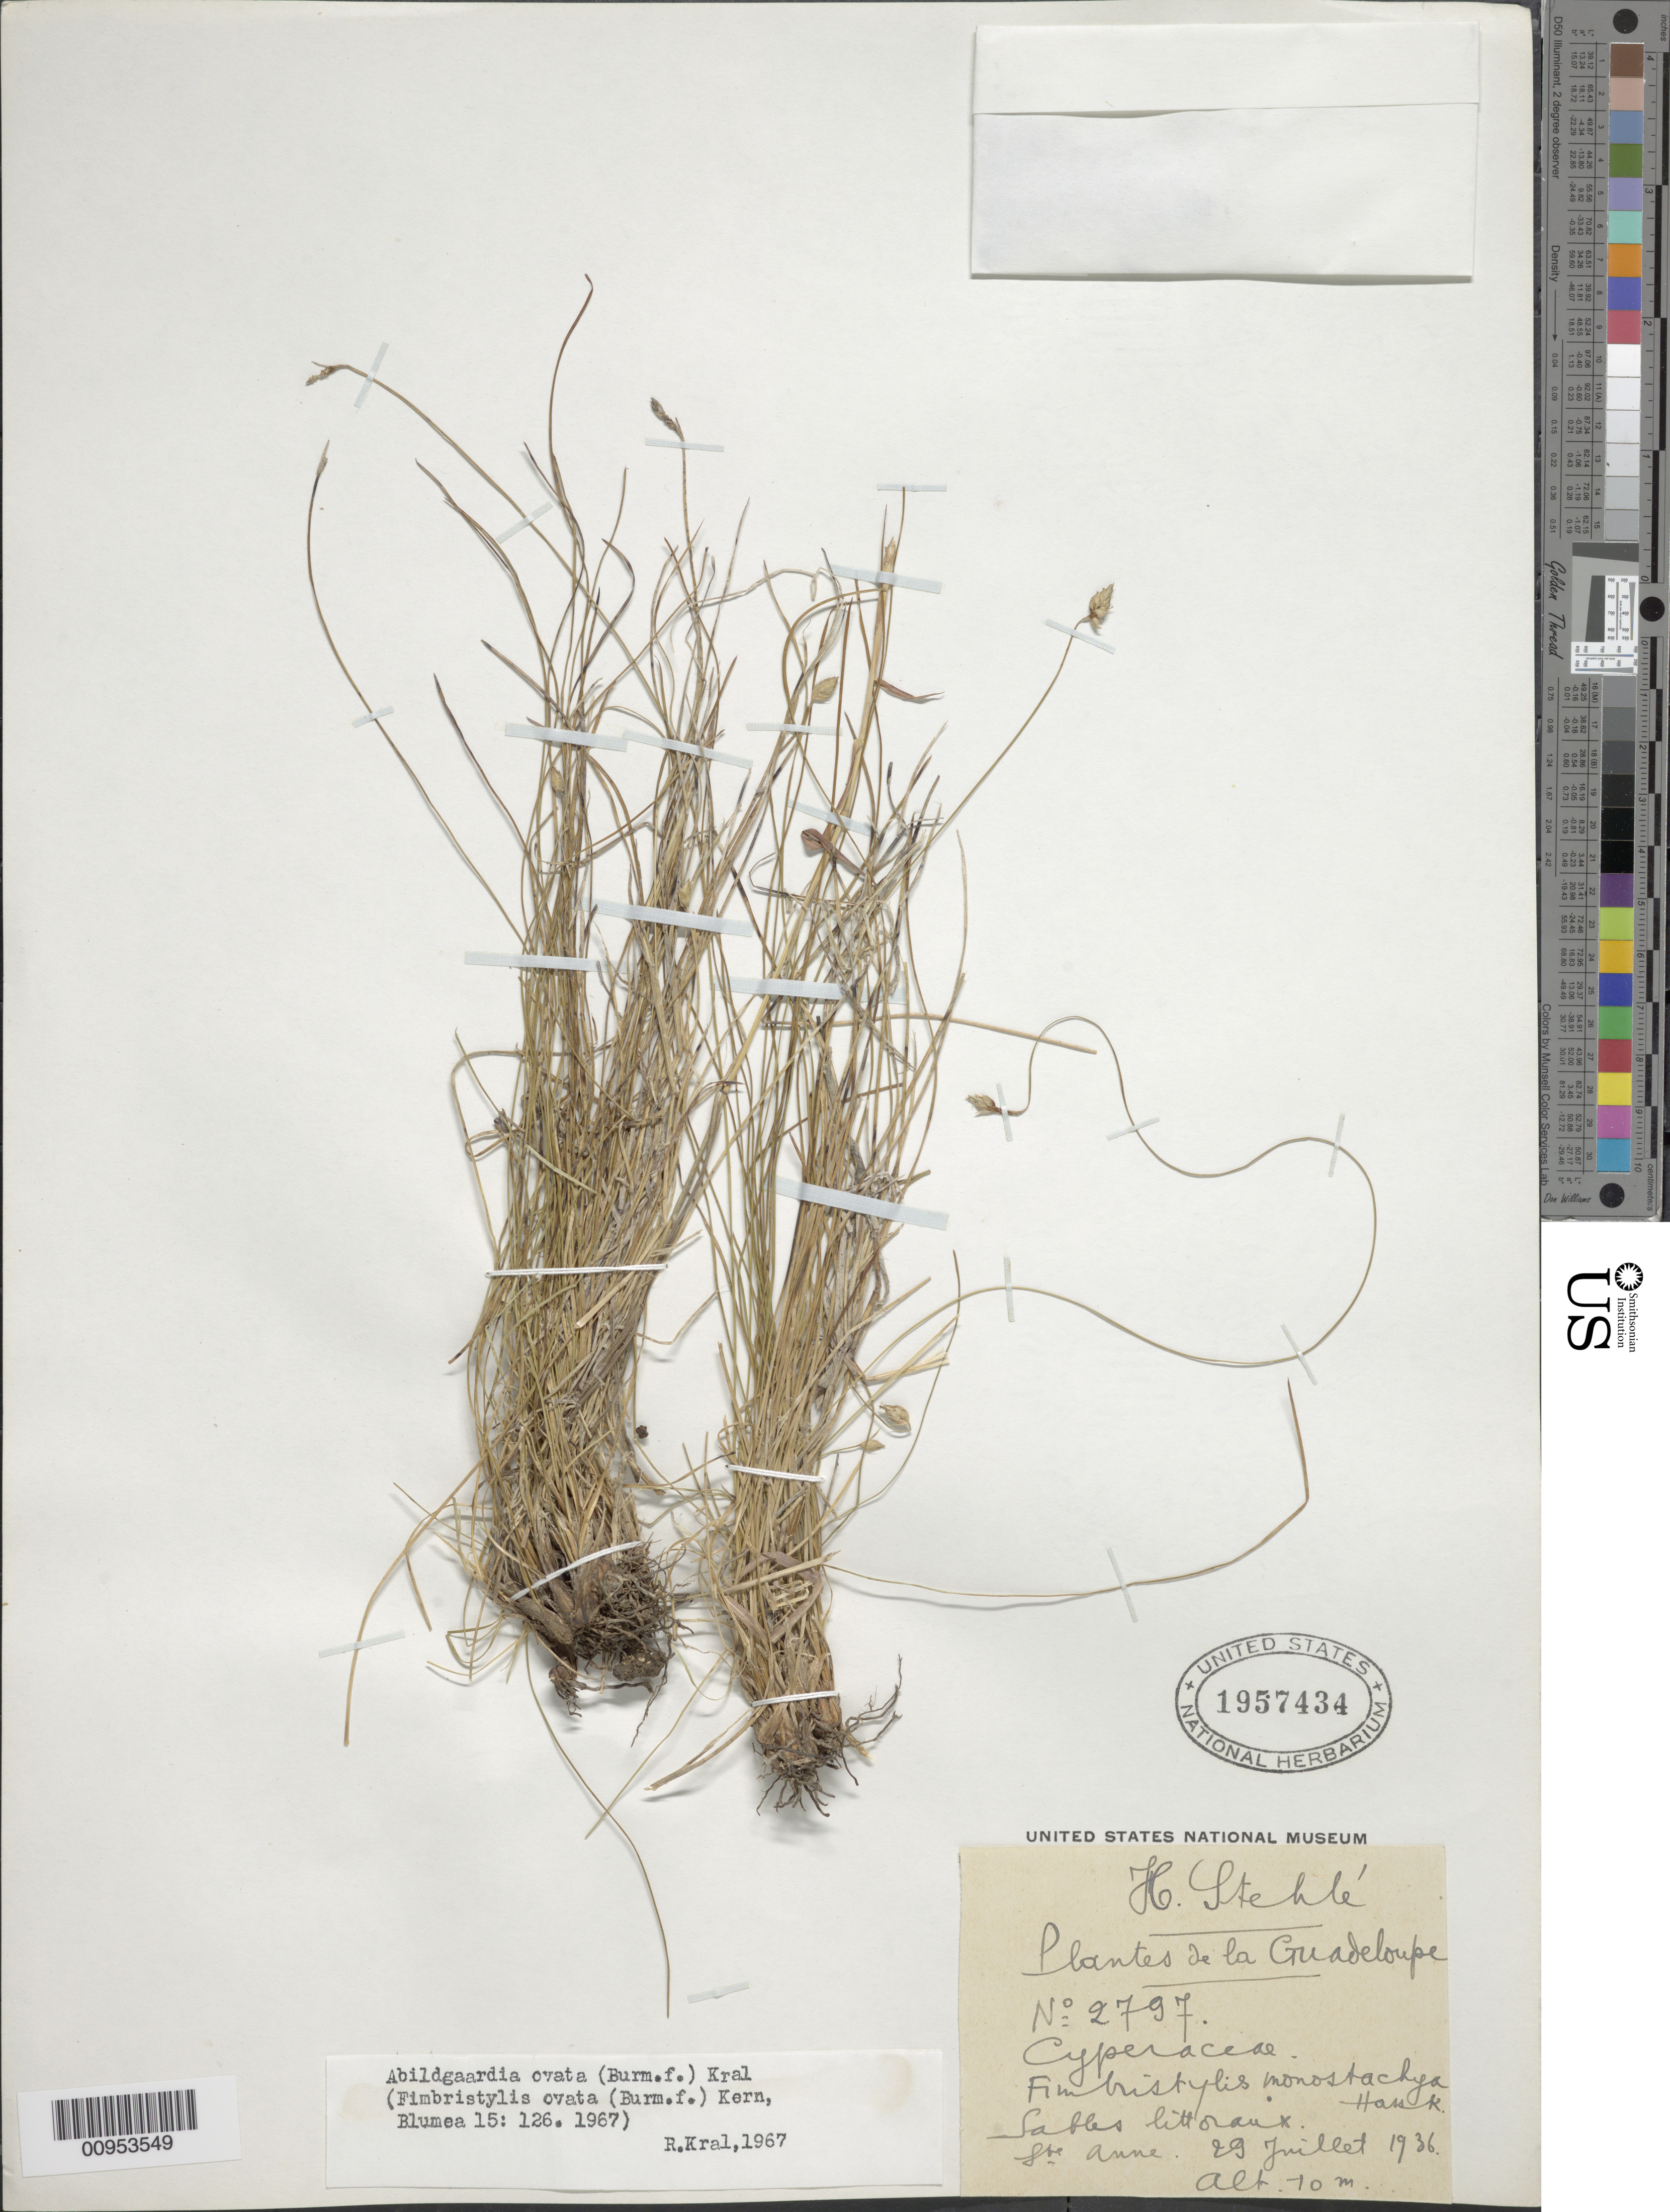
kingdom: Plantae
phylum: Tracheophyta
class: Liliopsida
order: Poales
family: Cyperaceae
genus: Abildgaardia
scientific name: Abildgaardia ovata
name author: (Burm. f.) Kral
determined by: Kral, Robert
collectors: H. Stehlé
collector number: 2797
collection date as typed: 29 Jul 1936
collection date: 1936-07-29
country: Guadeloupe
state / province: St. Anne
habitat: Sables littoraux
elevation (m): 10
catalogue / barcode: US 1957434